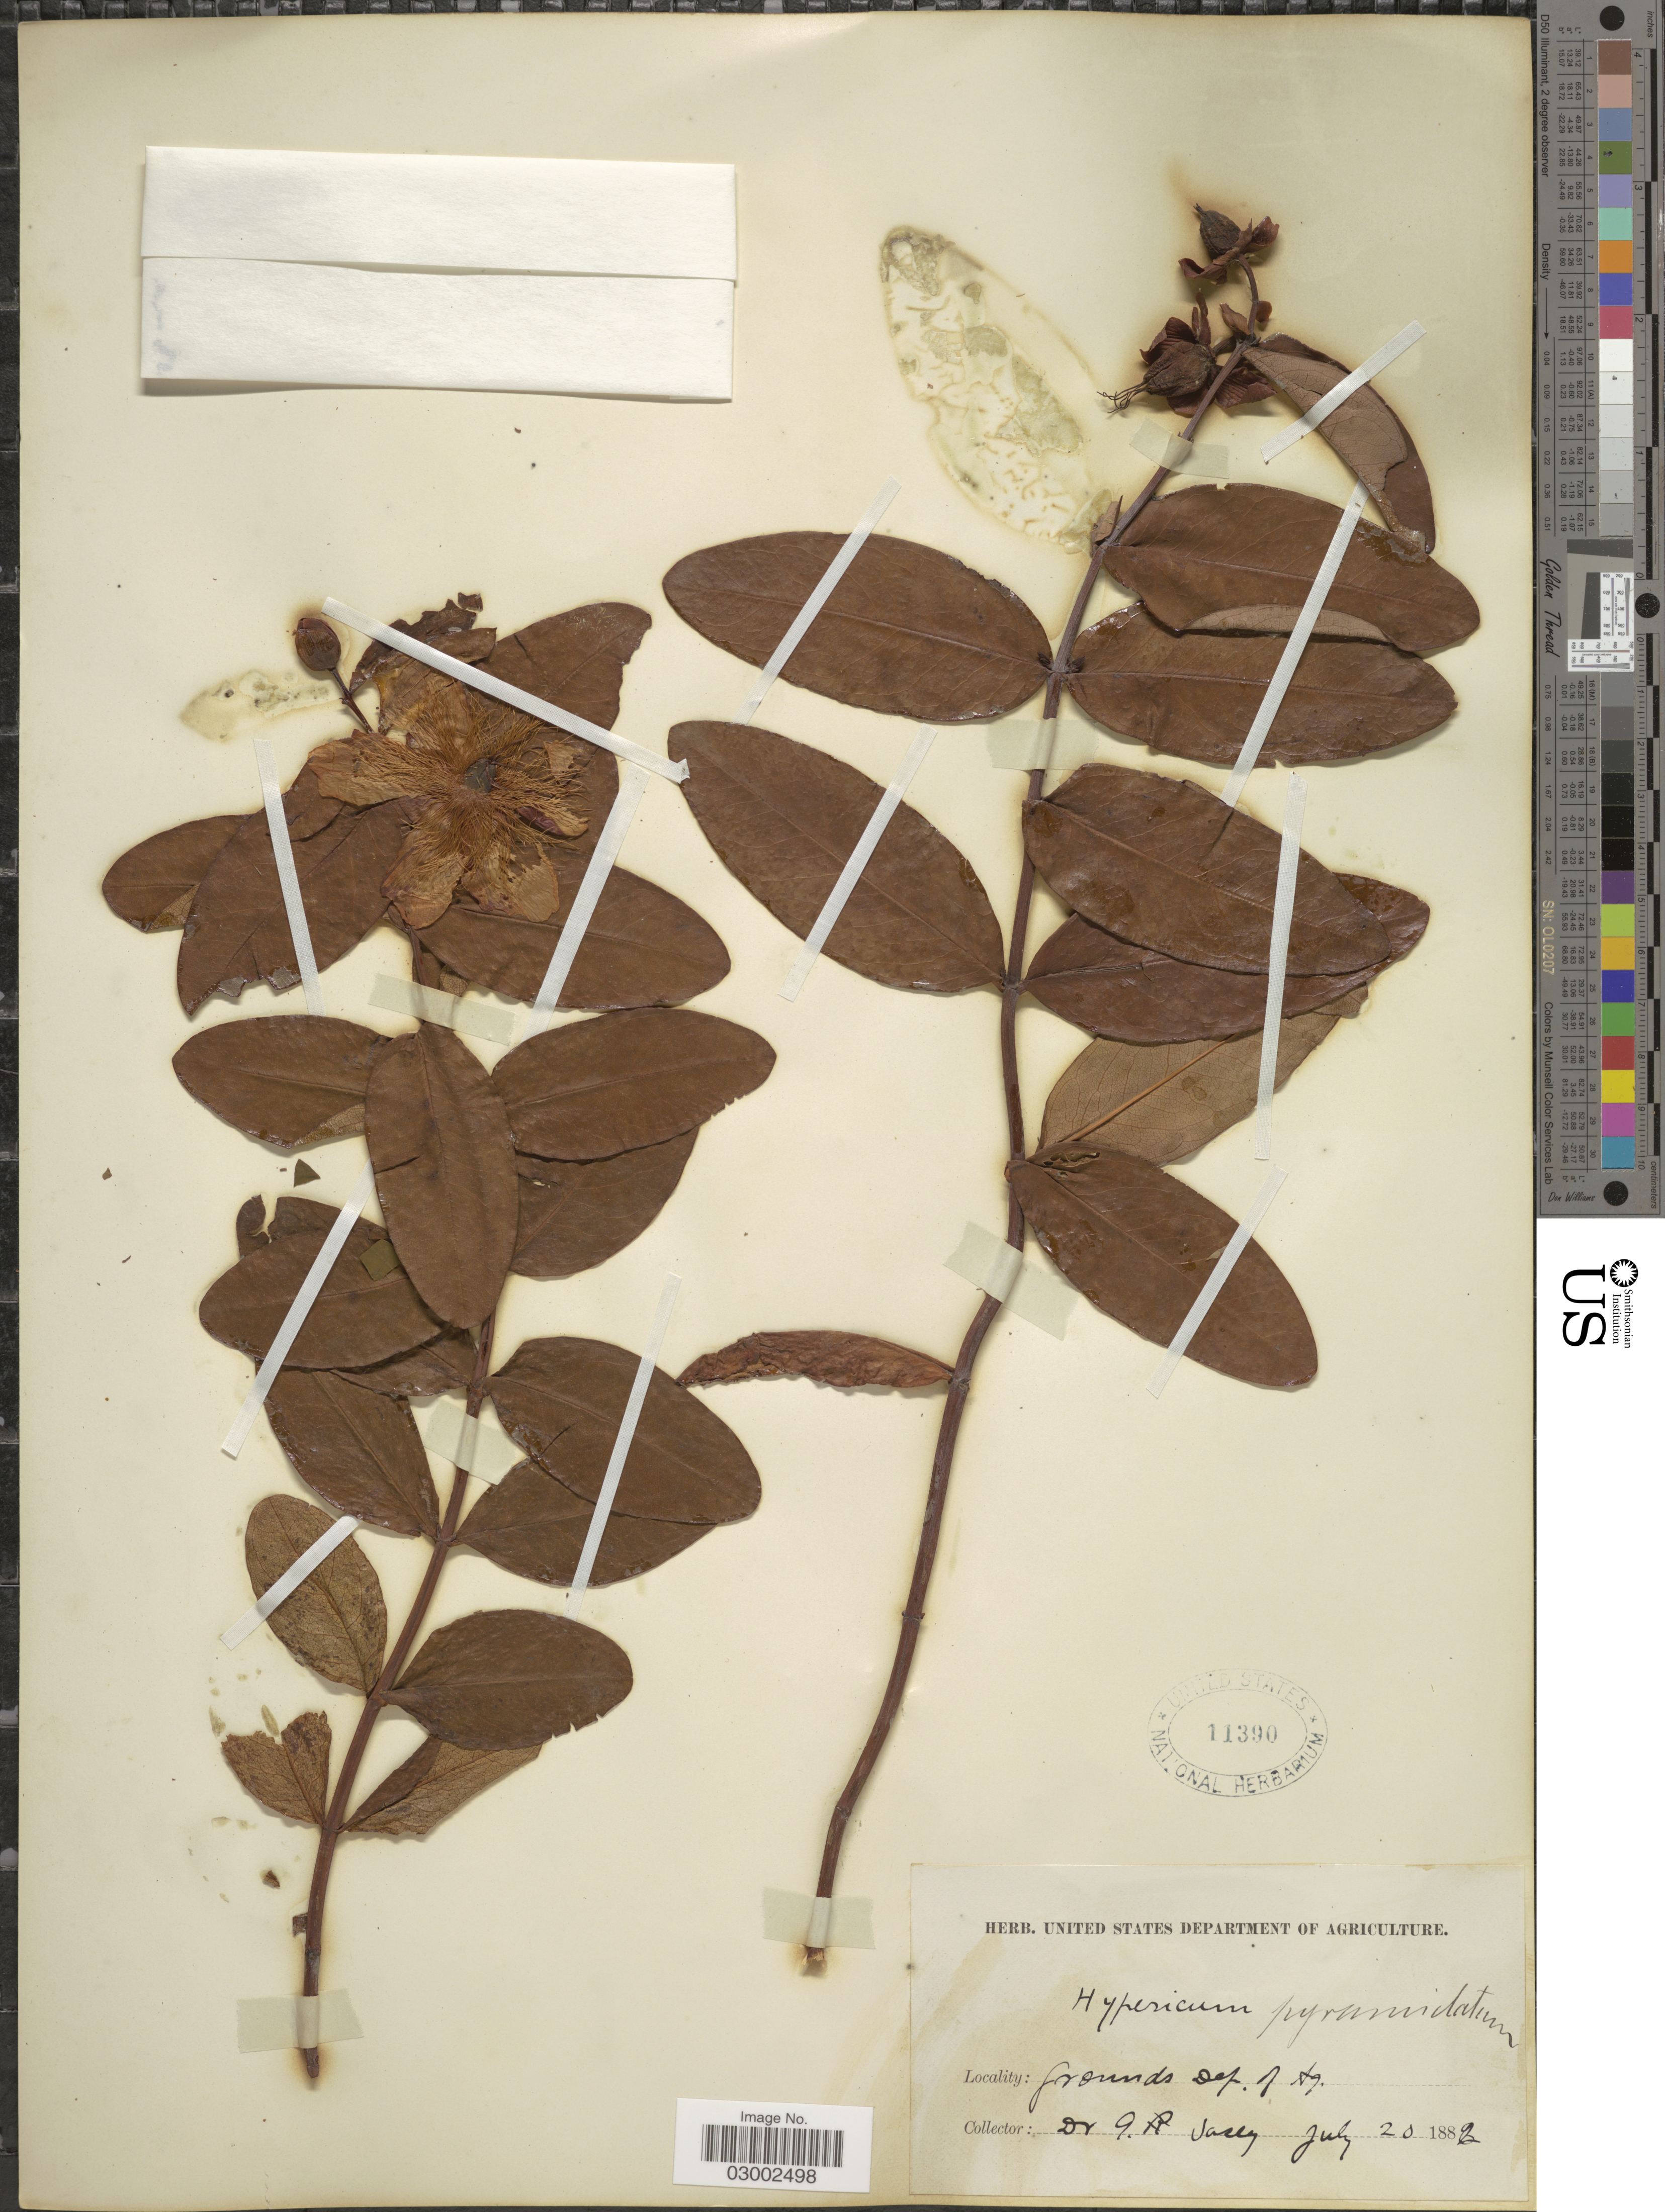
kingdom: Plantae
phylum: Tracheophyta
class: Magnoliopsida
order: Malpighiales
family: Hypericaceae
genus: Hypericum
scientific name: Hypericum sp.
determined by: Strong, Mark T., (BOT), Smithsonian Institution - National Museum of Natural History (UNITED STATES)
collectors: G. Vasey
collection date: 1882-07-20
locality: Grounds Dep. of Ag.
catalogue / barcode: US 11390